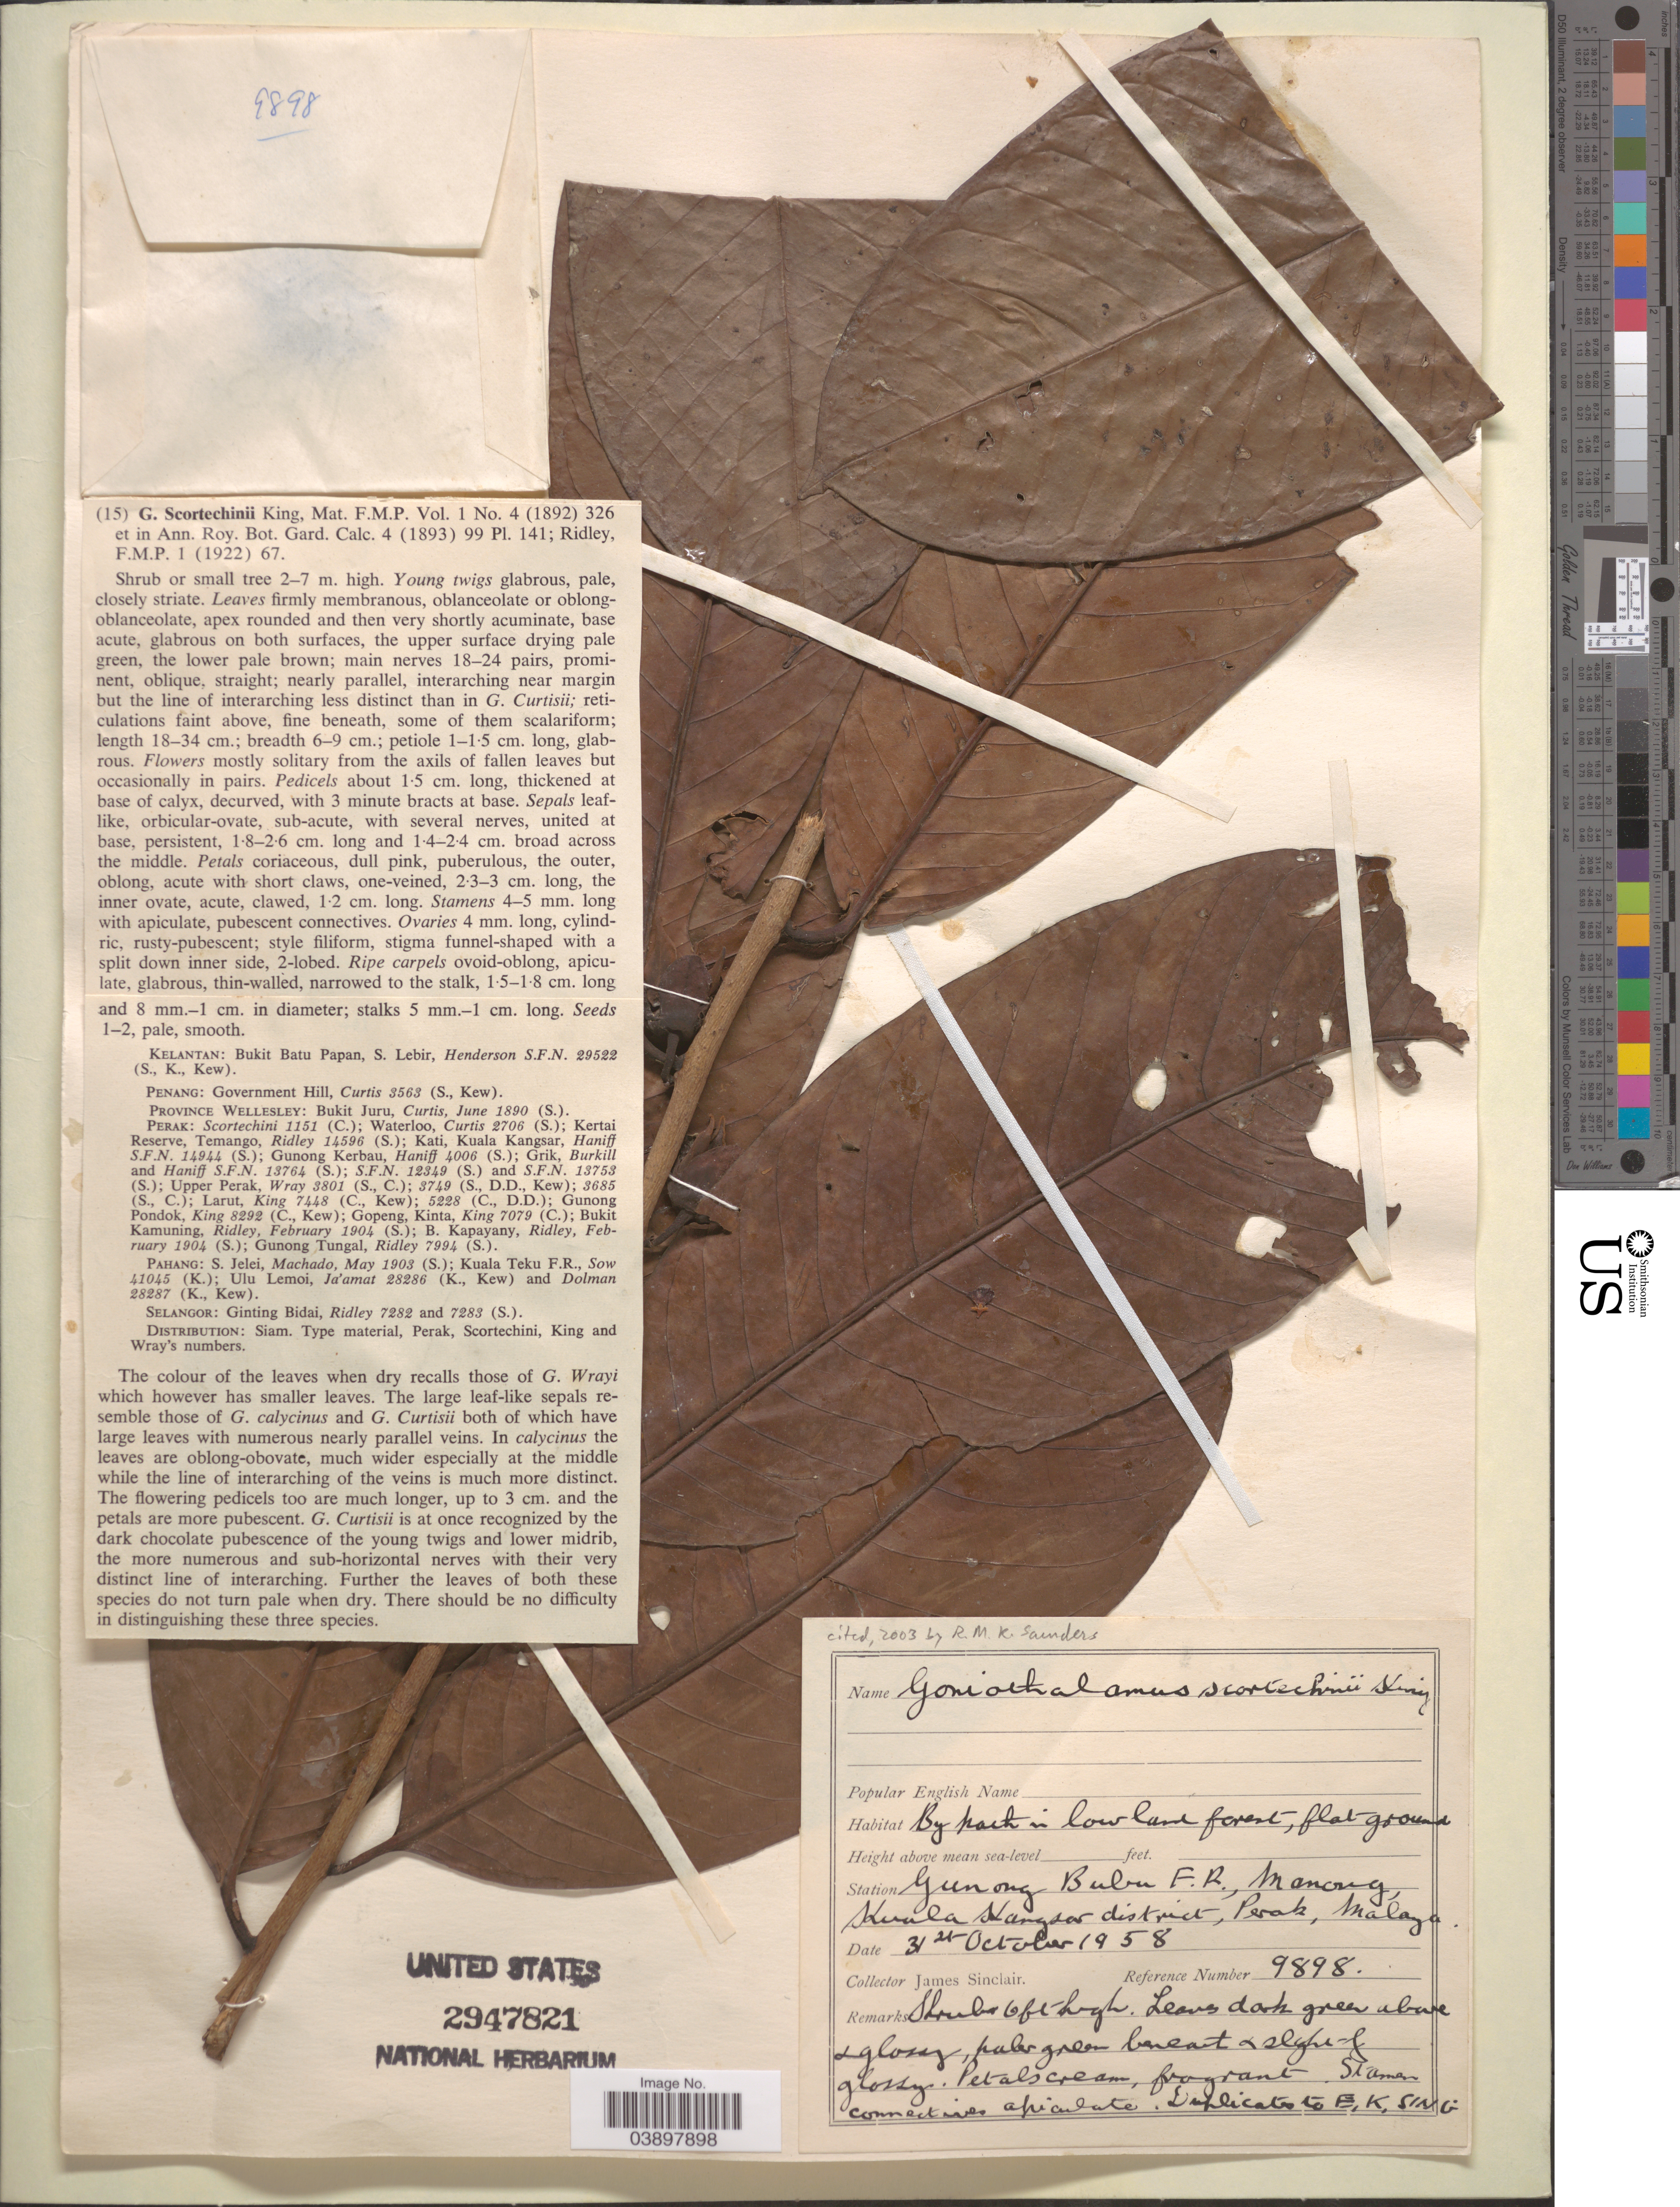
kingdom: Plantae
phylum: Tracheophyta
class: Magnoliopsida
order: Magnoliales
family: Annonaceae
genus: Goniothalamus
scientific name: Goniothalamus scortechinii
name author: King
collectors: J. Sinclair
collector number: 9898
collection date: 1958-10-31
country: Malaysia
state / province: Perak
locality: By path in lowland forest. Station Gunong Bubu F.R., Manong, Kuala Kangser district, Malaya.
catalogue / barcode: US 2947821